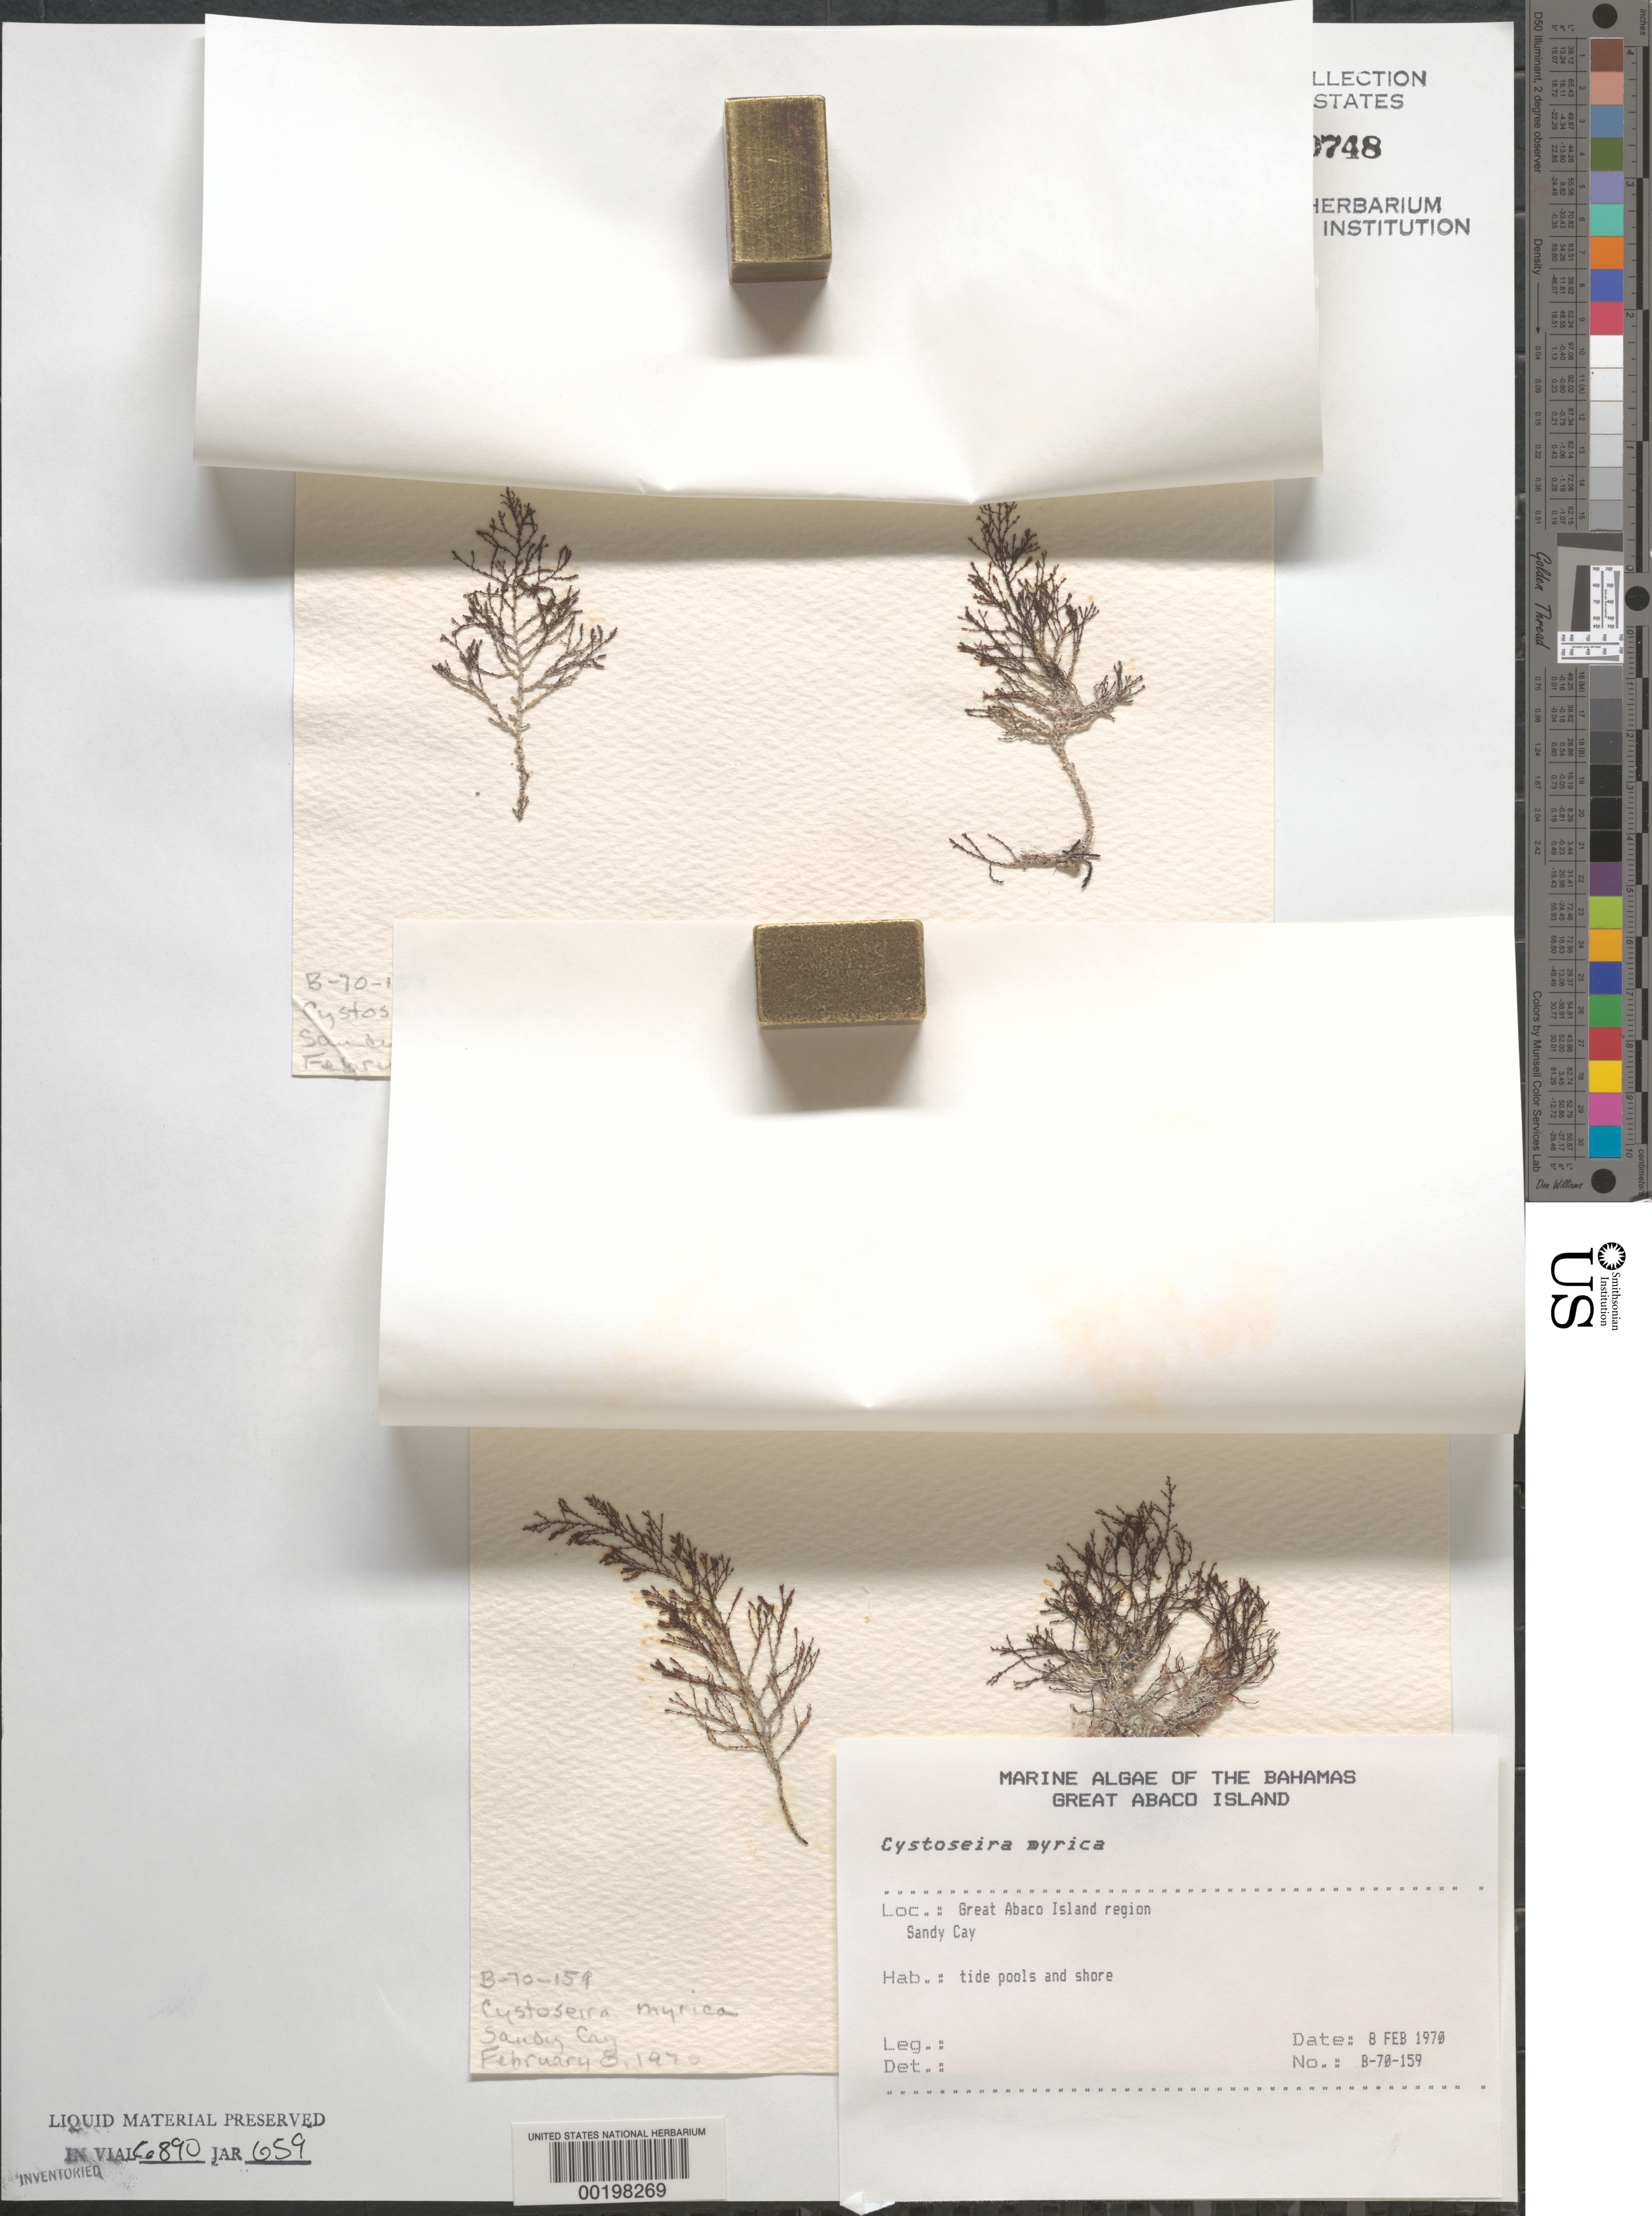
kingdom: Chromista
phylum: Ochrophyta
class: Phaeophyceae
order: Fucales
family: Sargassaceae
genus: Cystoseira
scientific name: Cystoseira myrica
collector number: B-70-159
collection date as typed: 08 Feb 1970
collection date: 1970-02-08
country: Bahamas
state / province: Abaco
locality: Sandy cay, great abaco island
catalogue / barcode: US 20748